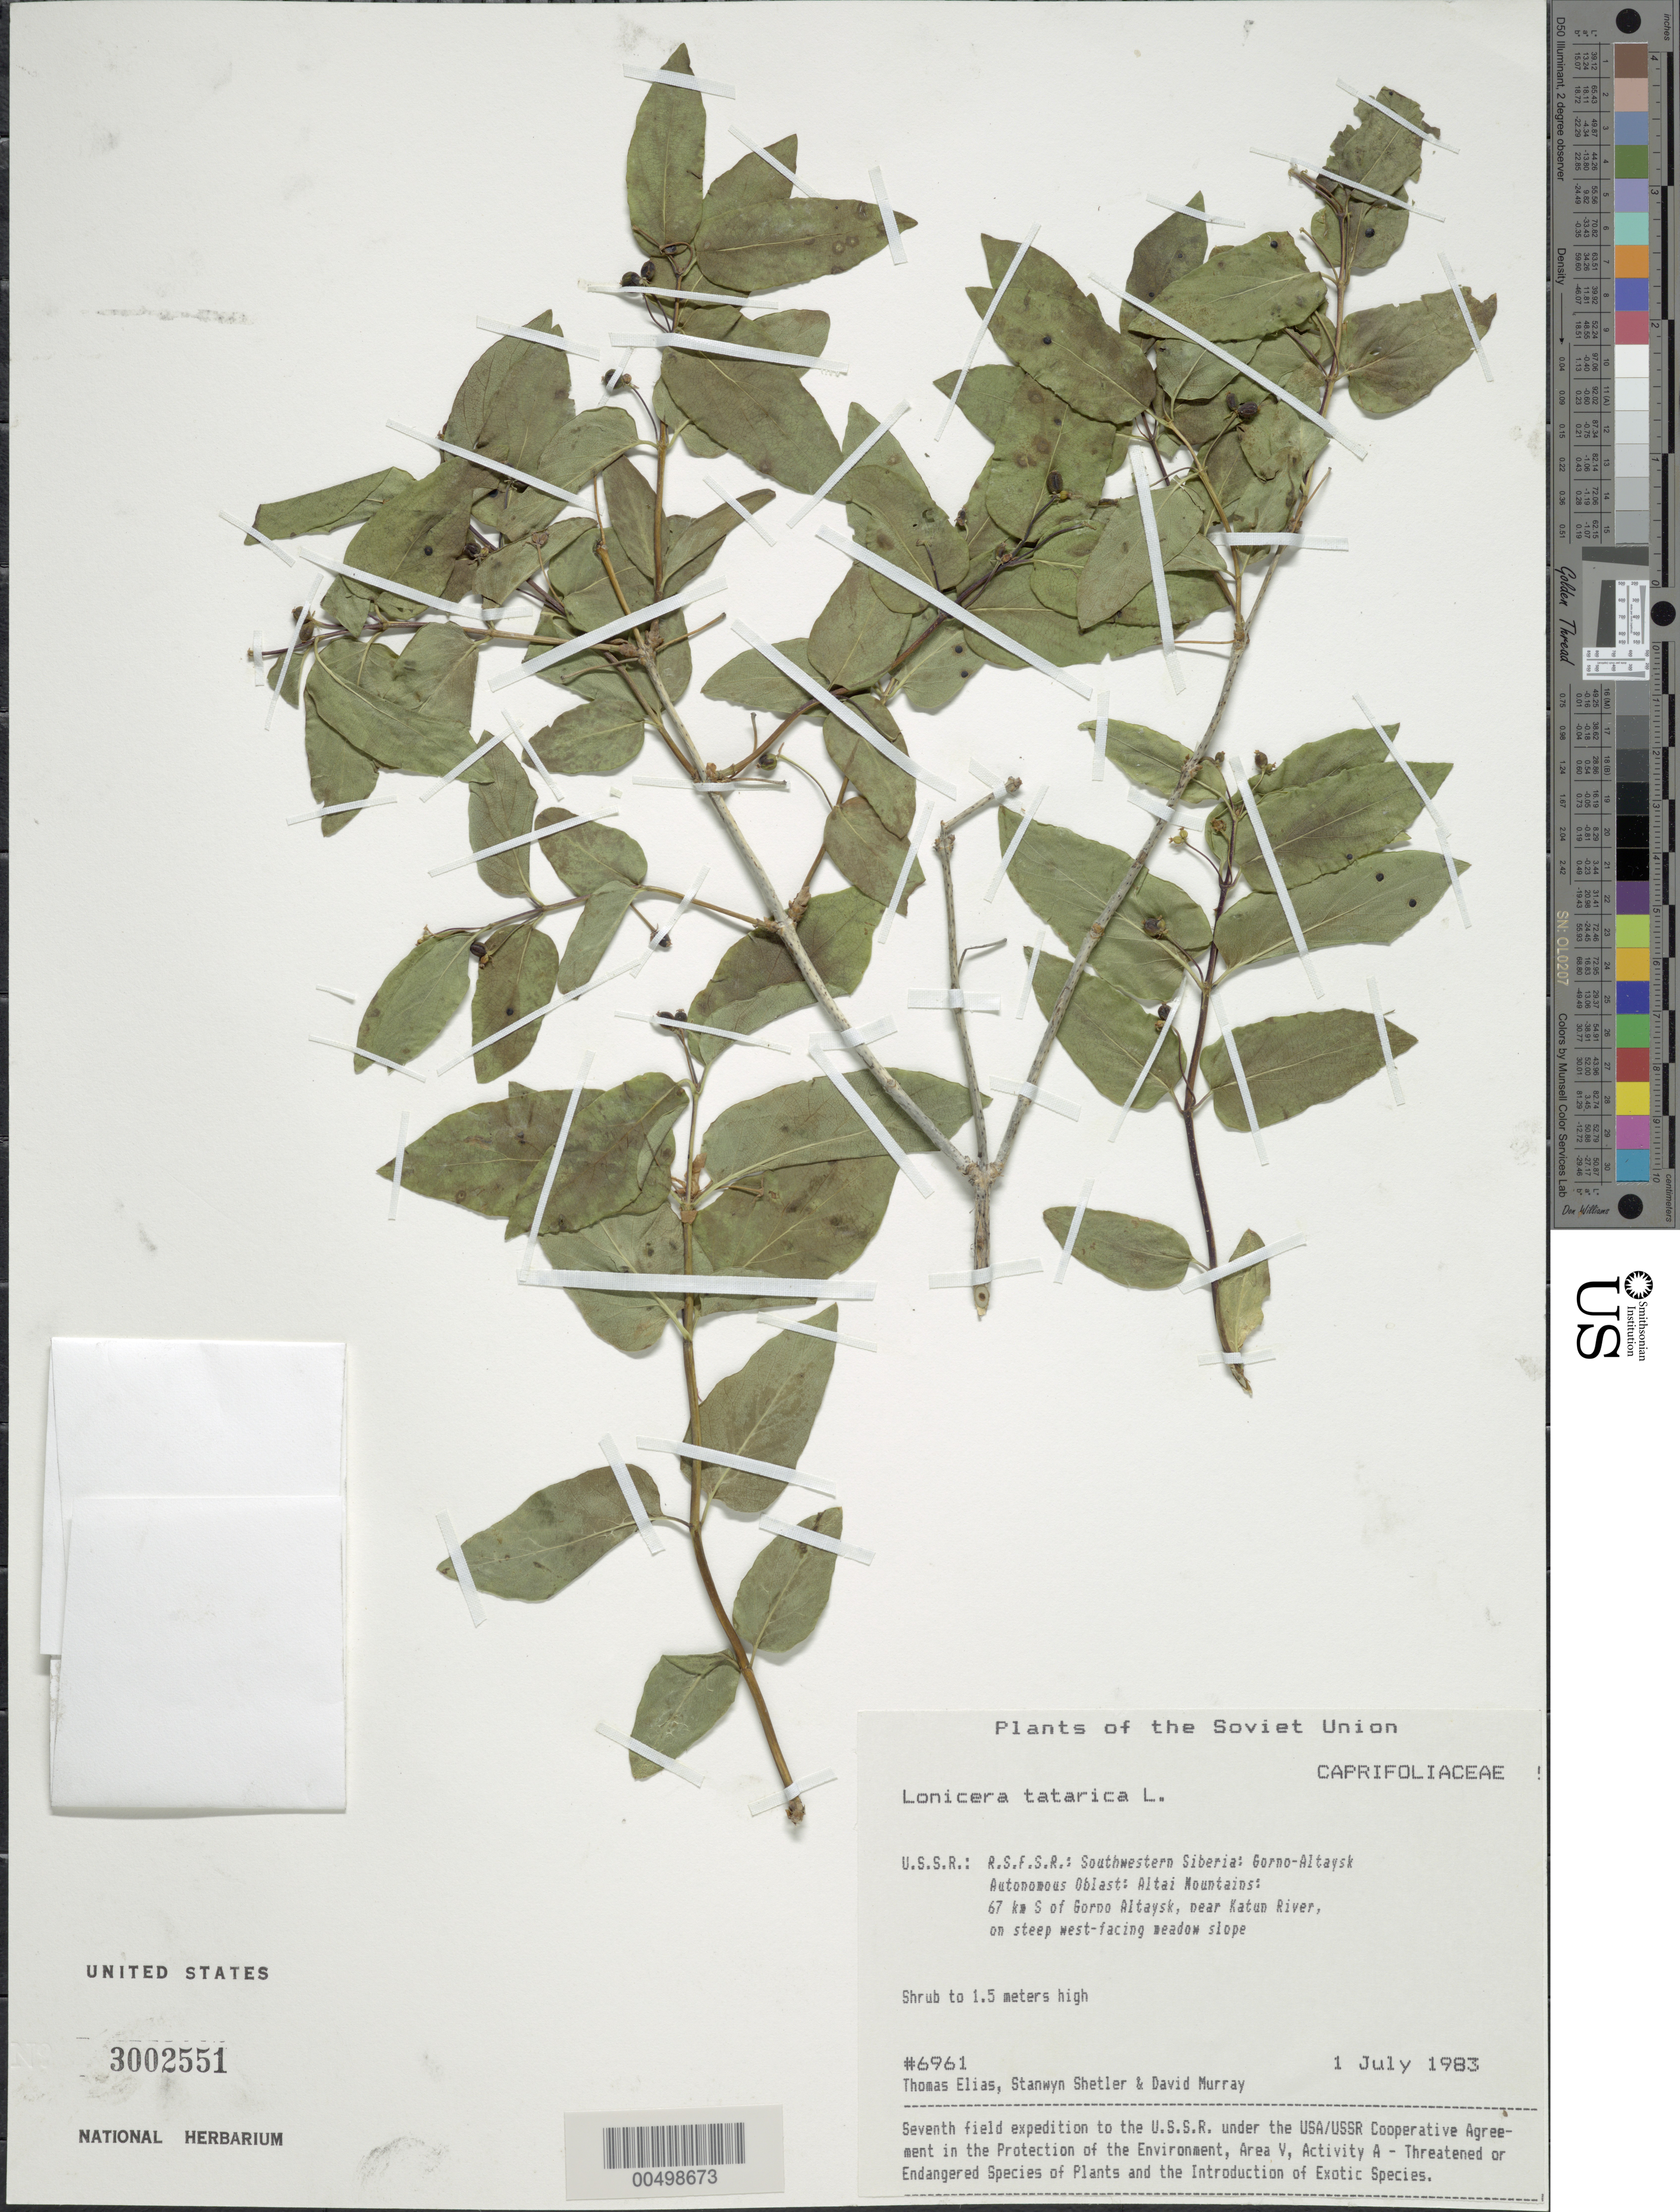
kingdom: Plantae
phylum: Tracheophyta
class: Magnoliopsida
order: Dipsacales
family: Caprifoliaceae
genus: Lonicera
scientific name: Lonicera tatarica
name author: L.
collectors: T. Elias, S. Shetler & D. F. Murray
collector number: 6961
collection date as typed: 01 Jul 1983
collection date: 1983-07-01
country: Russian Federation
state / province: Altai Republic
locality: Altai Mountains, 67 km S of Gorno-Altaysk, near Katun River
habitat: on steep west-facing meadow slope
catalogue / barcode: US 3002551